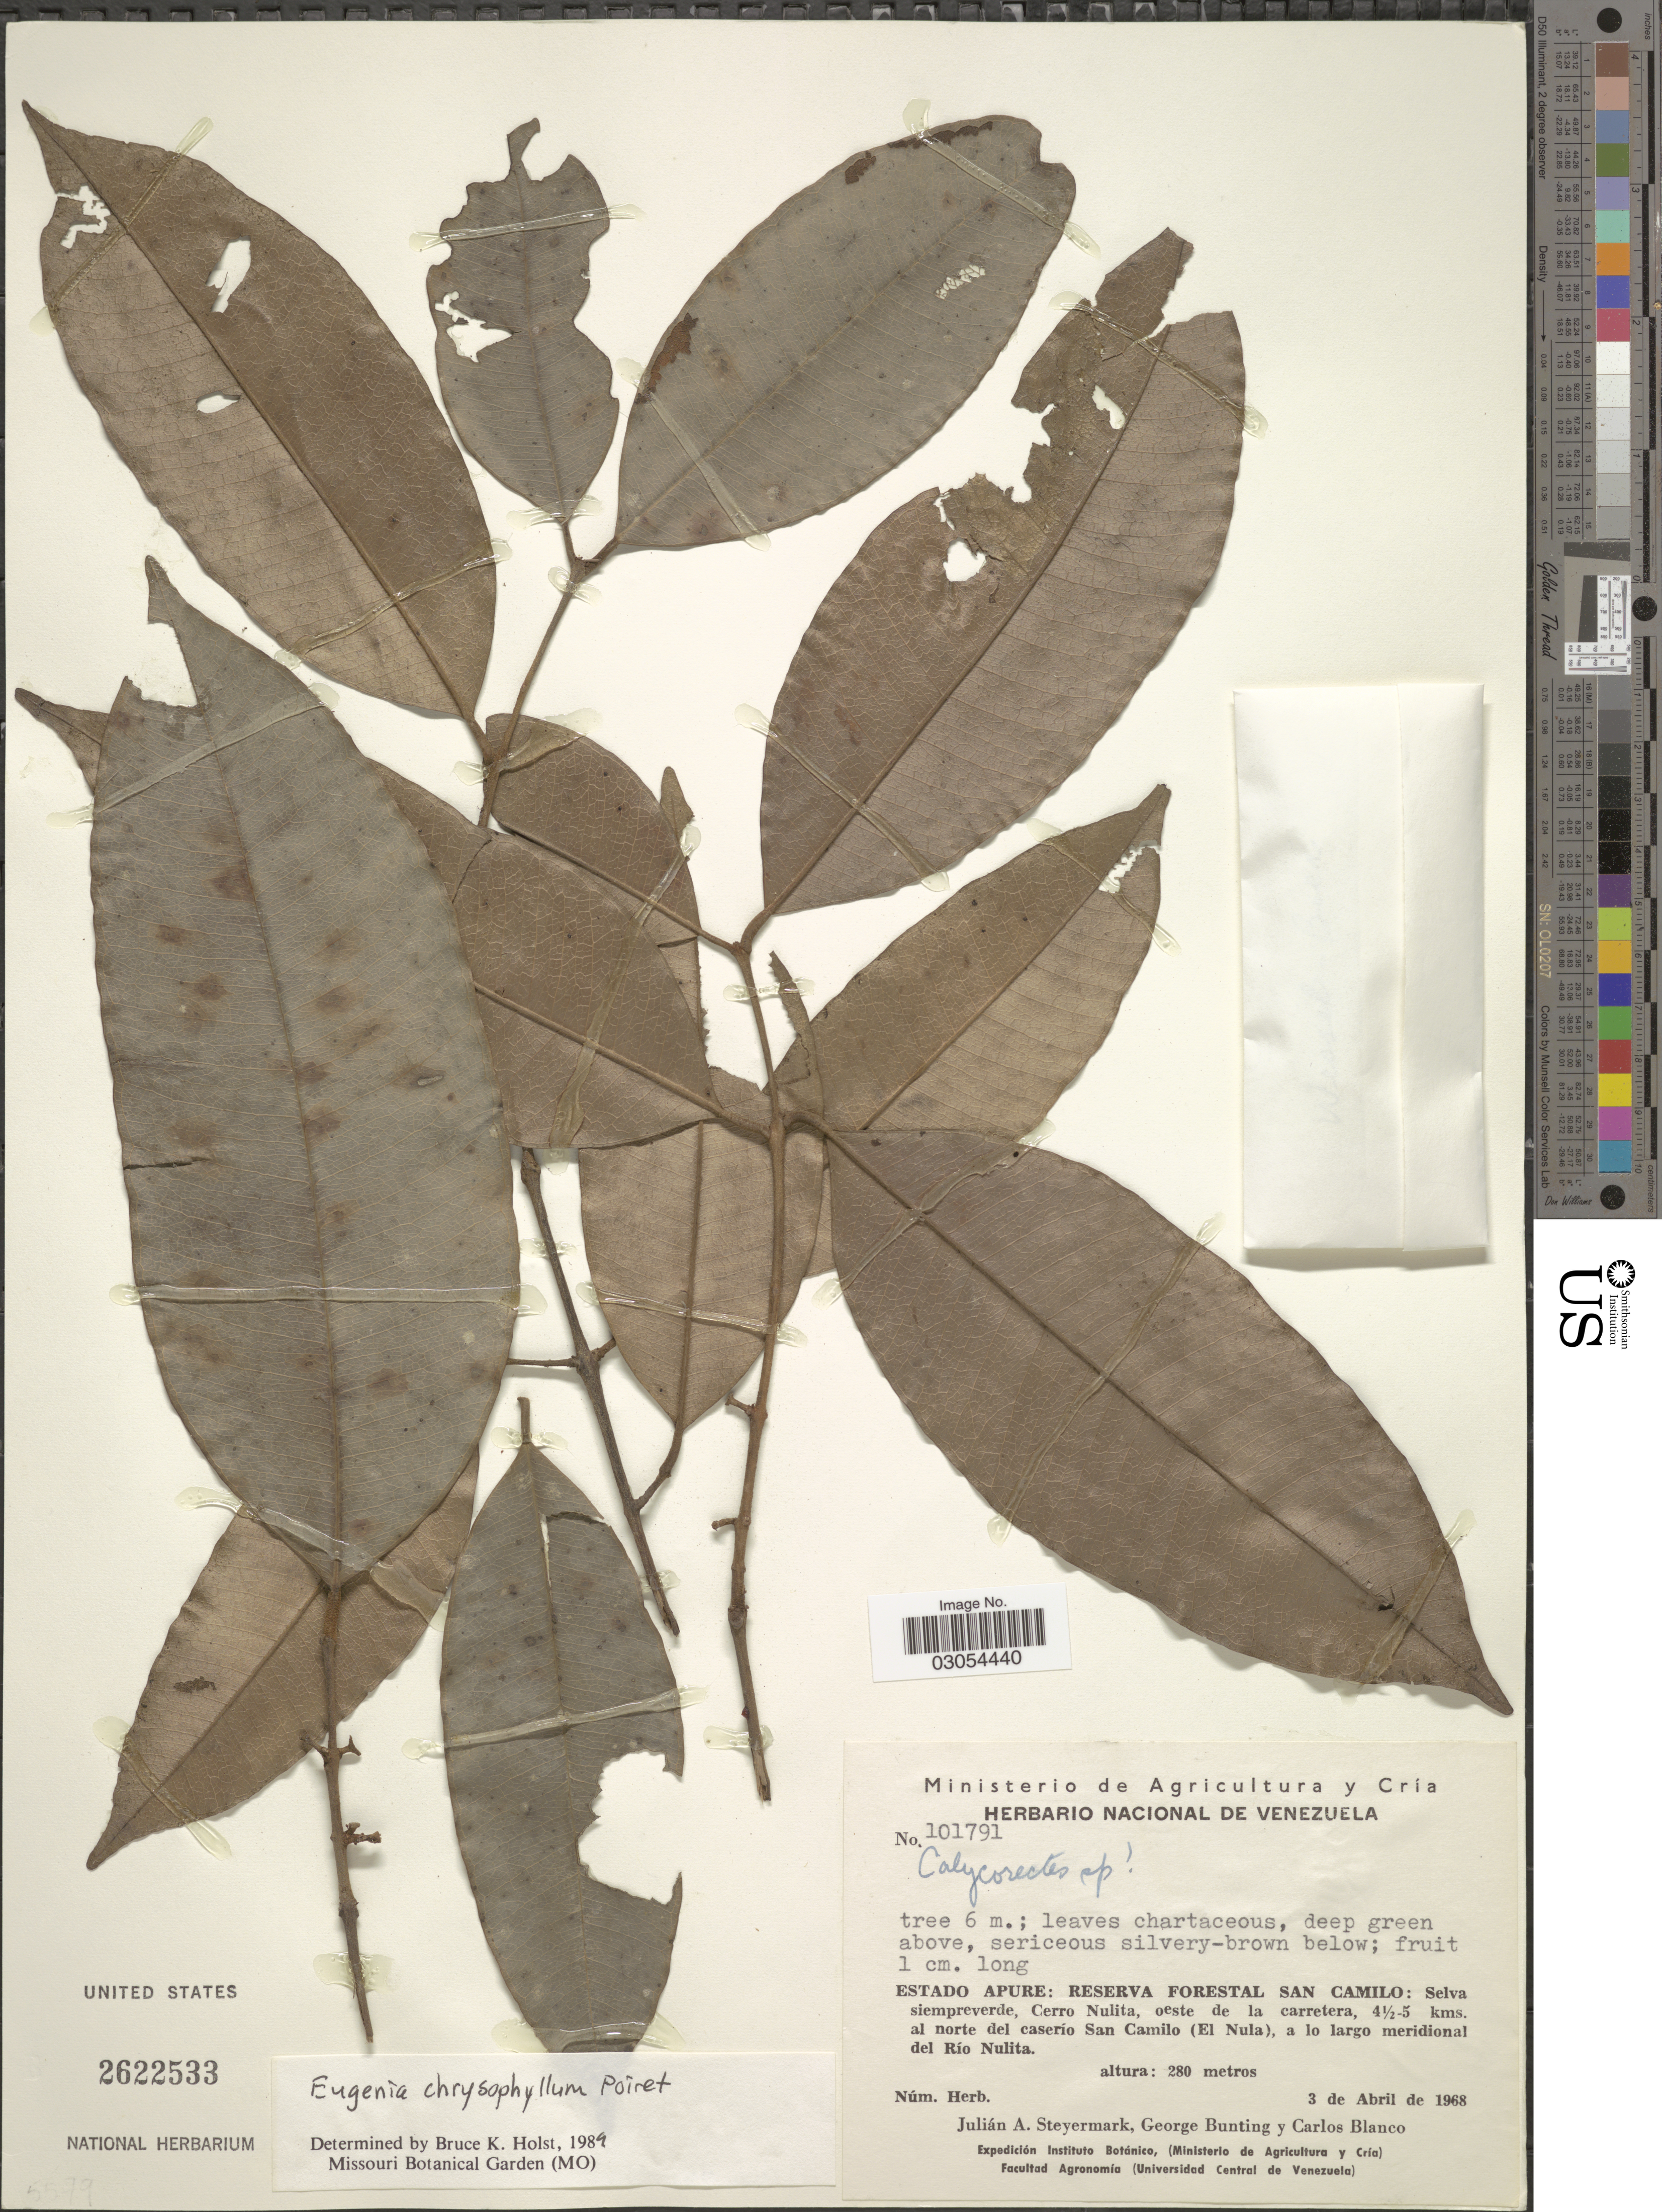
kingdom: Plantae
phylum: Tracheophyta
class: Magnoliopsida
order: Myrtales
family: Myrtaceae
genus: Eugenia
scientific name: Eugenia chrysophyllum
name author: Poir.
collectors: J. Steyermark, G. S. Bunting & C. Blanco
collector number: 101791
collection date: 1968-04-03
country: Venezuela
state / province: Apure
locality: Reserva Forestal San Camilo: Selva siempreverde, Cerro Nulita, oeste de la carretera, 4½ -5 kms. al norte del caserío San Camilo (El Nula), a lo largo meridional del Río Nulita.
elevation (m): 280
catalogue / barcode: US 2622533